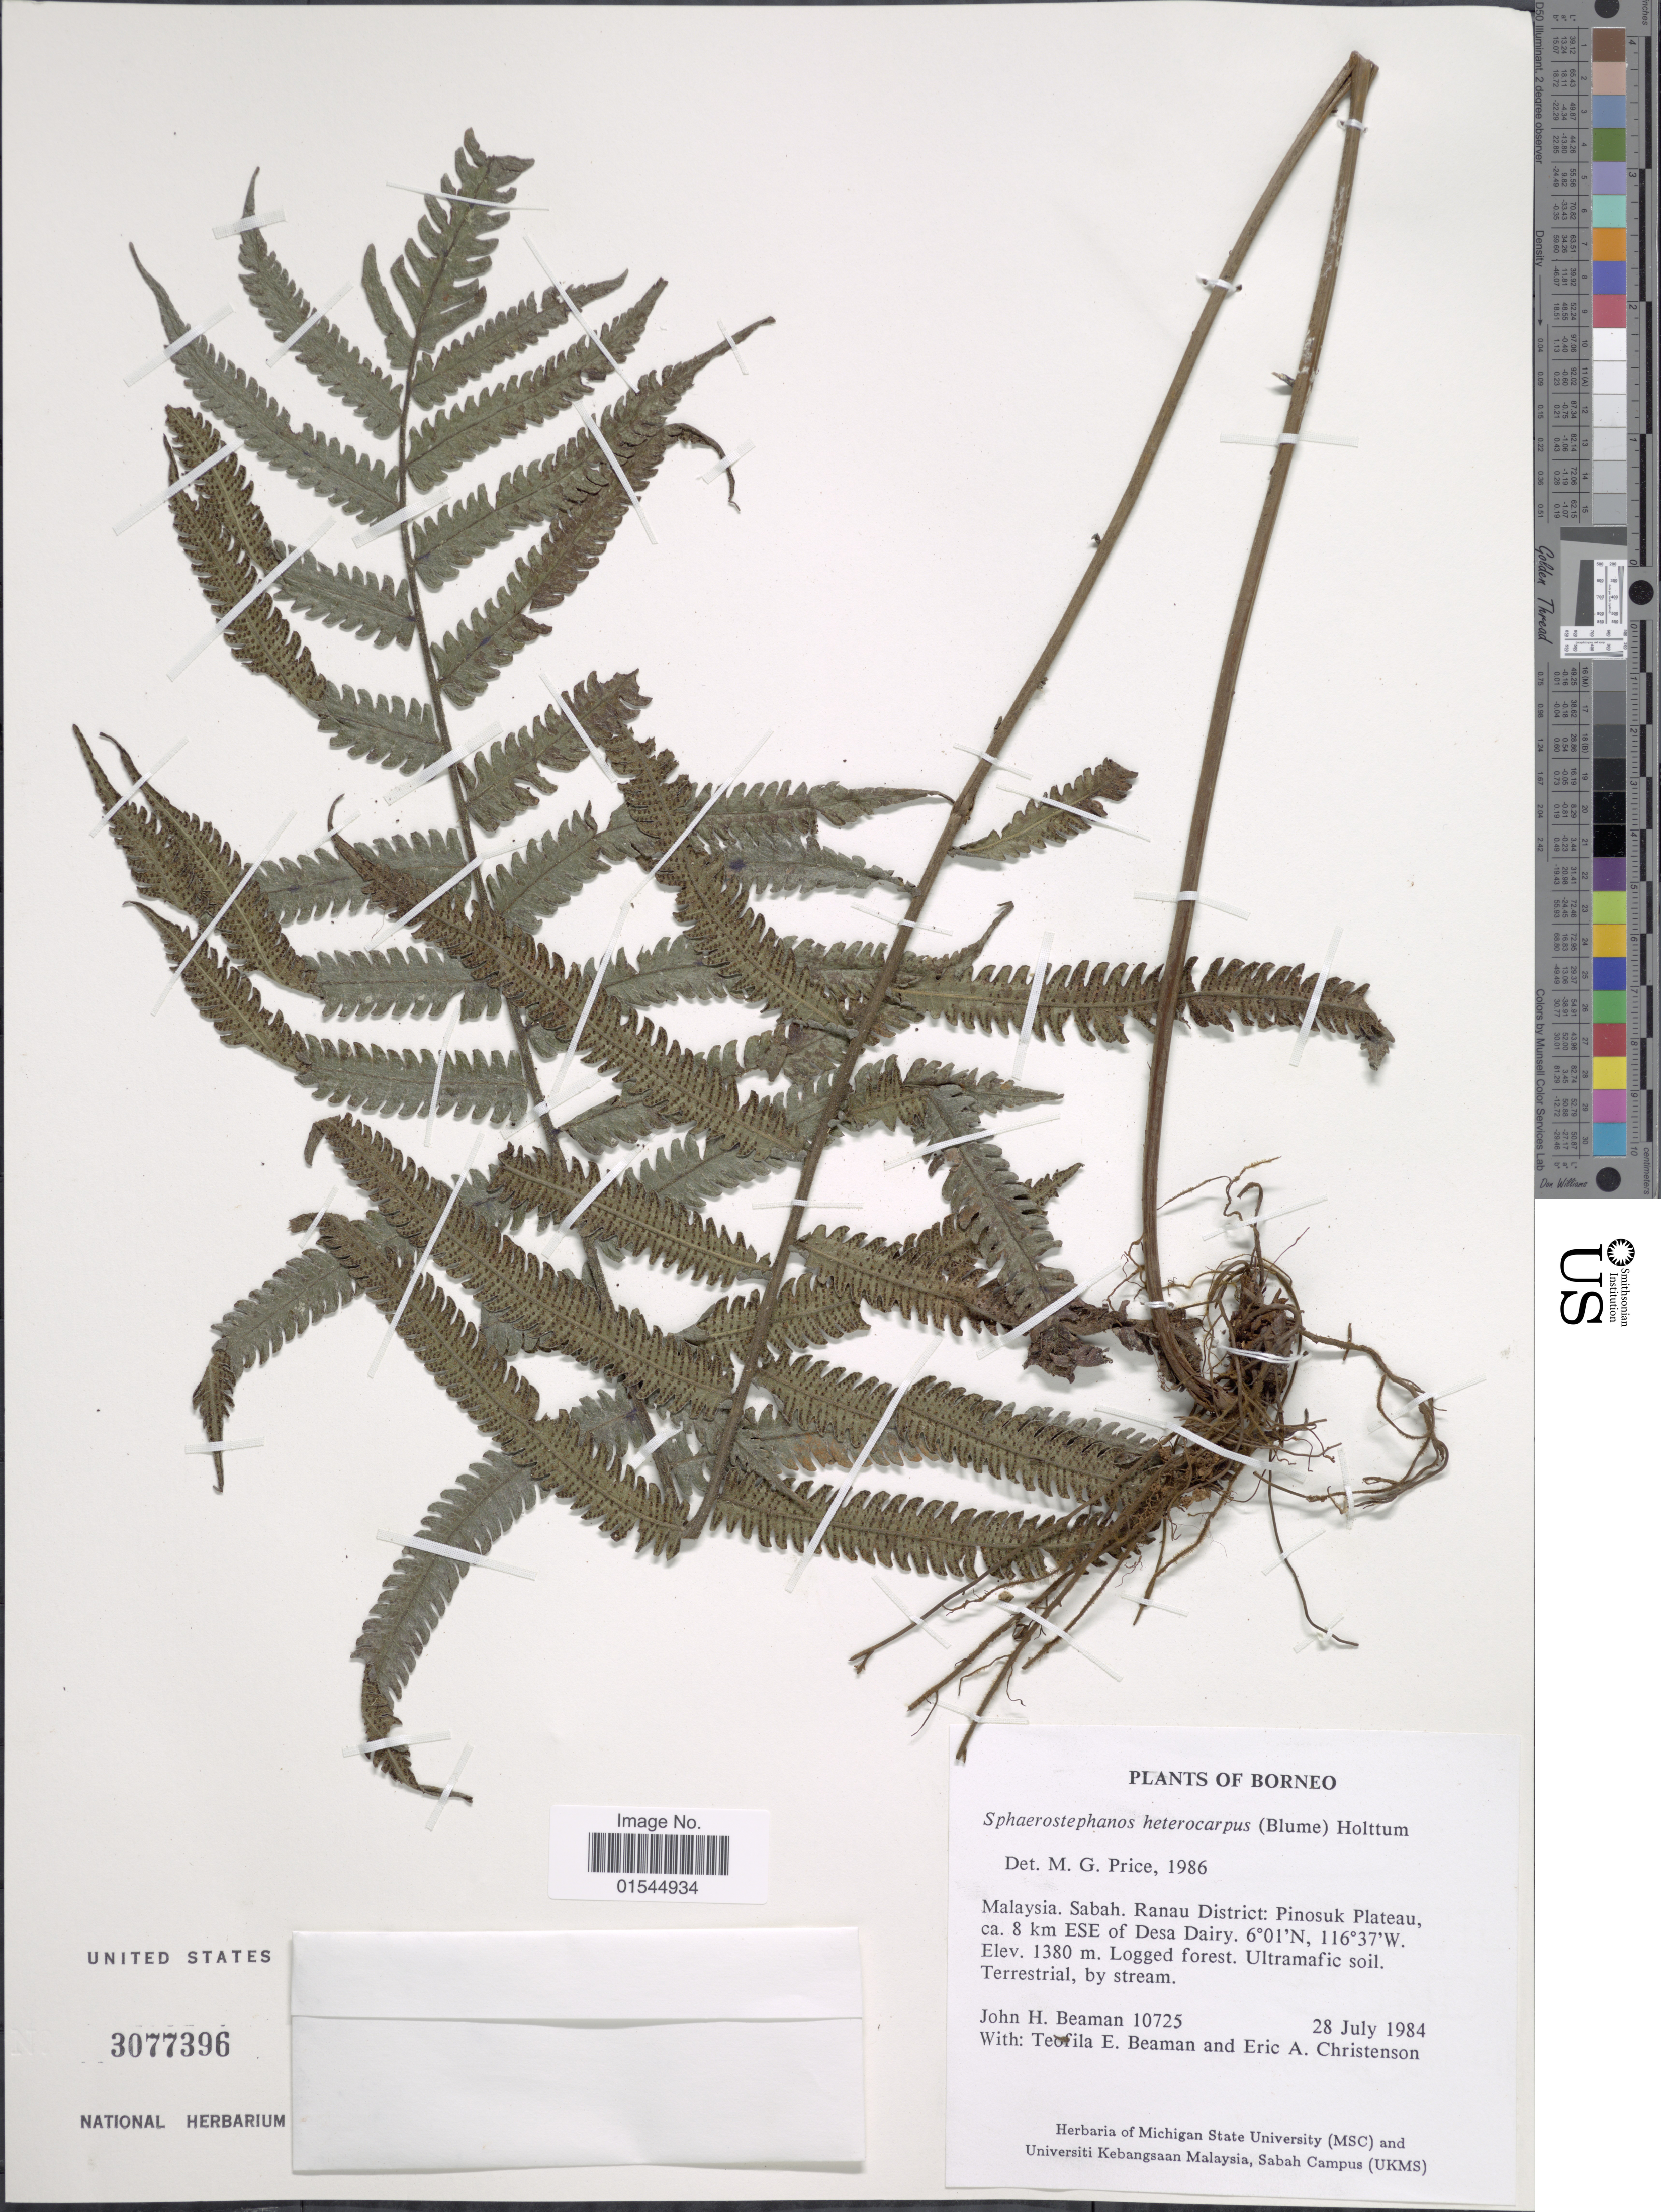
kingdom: Plantae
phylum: Tracheophyta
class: Polypodiopsida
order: Polypodiales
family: Thelypteridaceae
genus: Sphaerostephanos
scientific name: Sphaerostephanos heterocarpus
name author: (Blume) Holttum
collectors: J. H. Beaman, T. E. Beaman & E. A. Christenson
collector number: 10725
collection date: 1984-07-28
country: Malaysia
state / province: Sabah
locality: Borneo, Malaysia. Sabah. Ranau District: Pinosuk Plateau, ca. 8 km ESE of Desa Dairy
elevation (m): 1380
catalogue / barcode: US 3077396